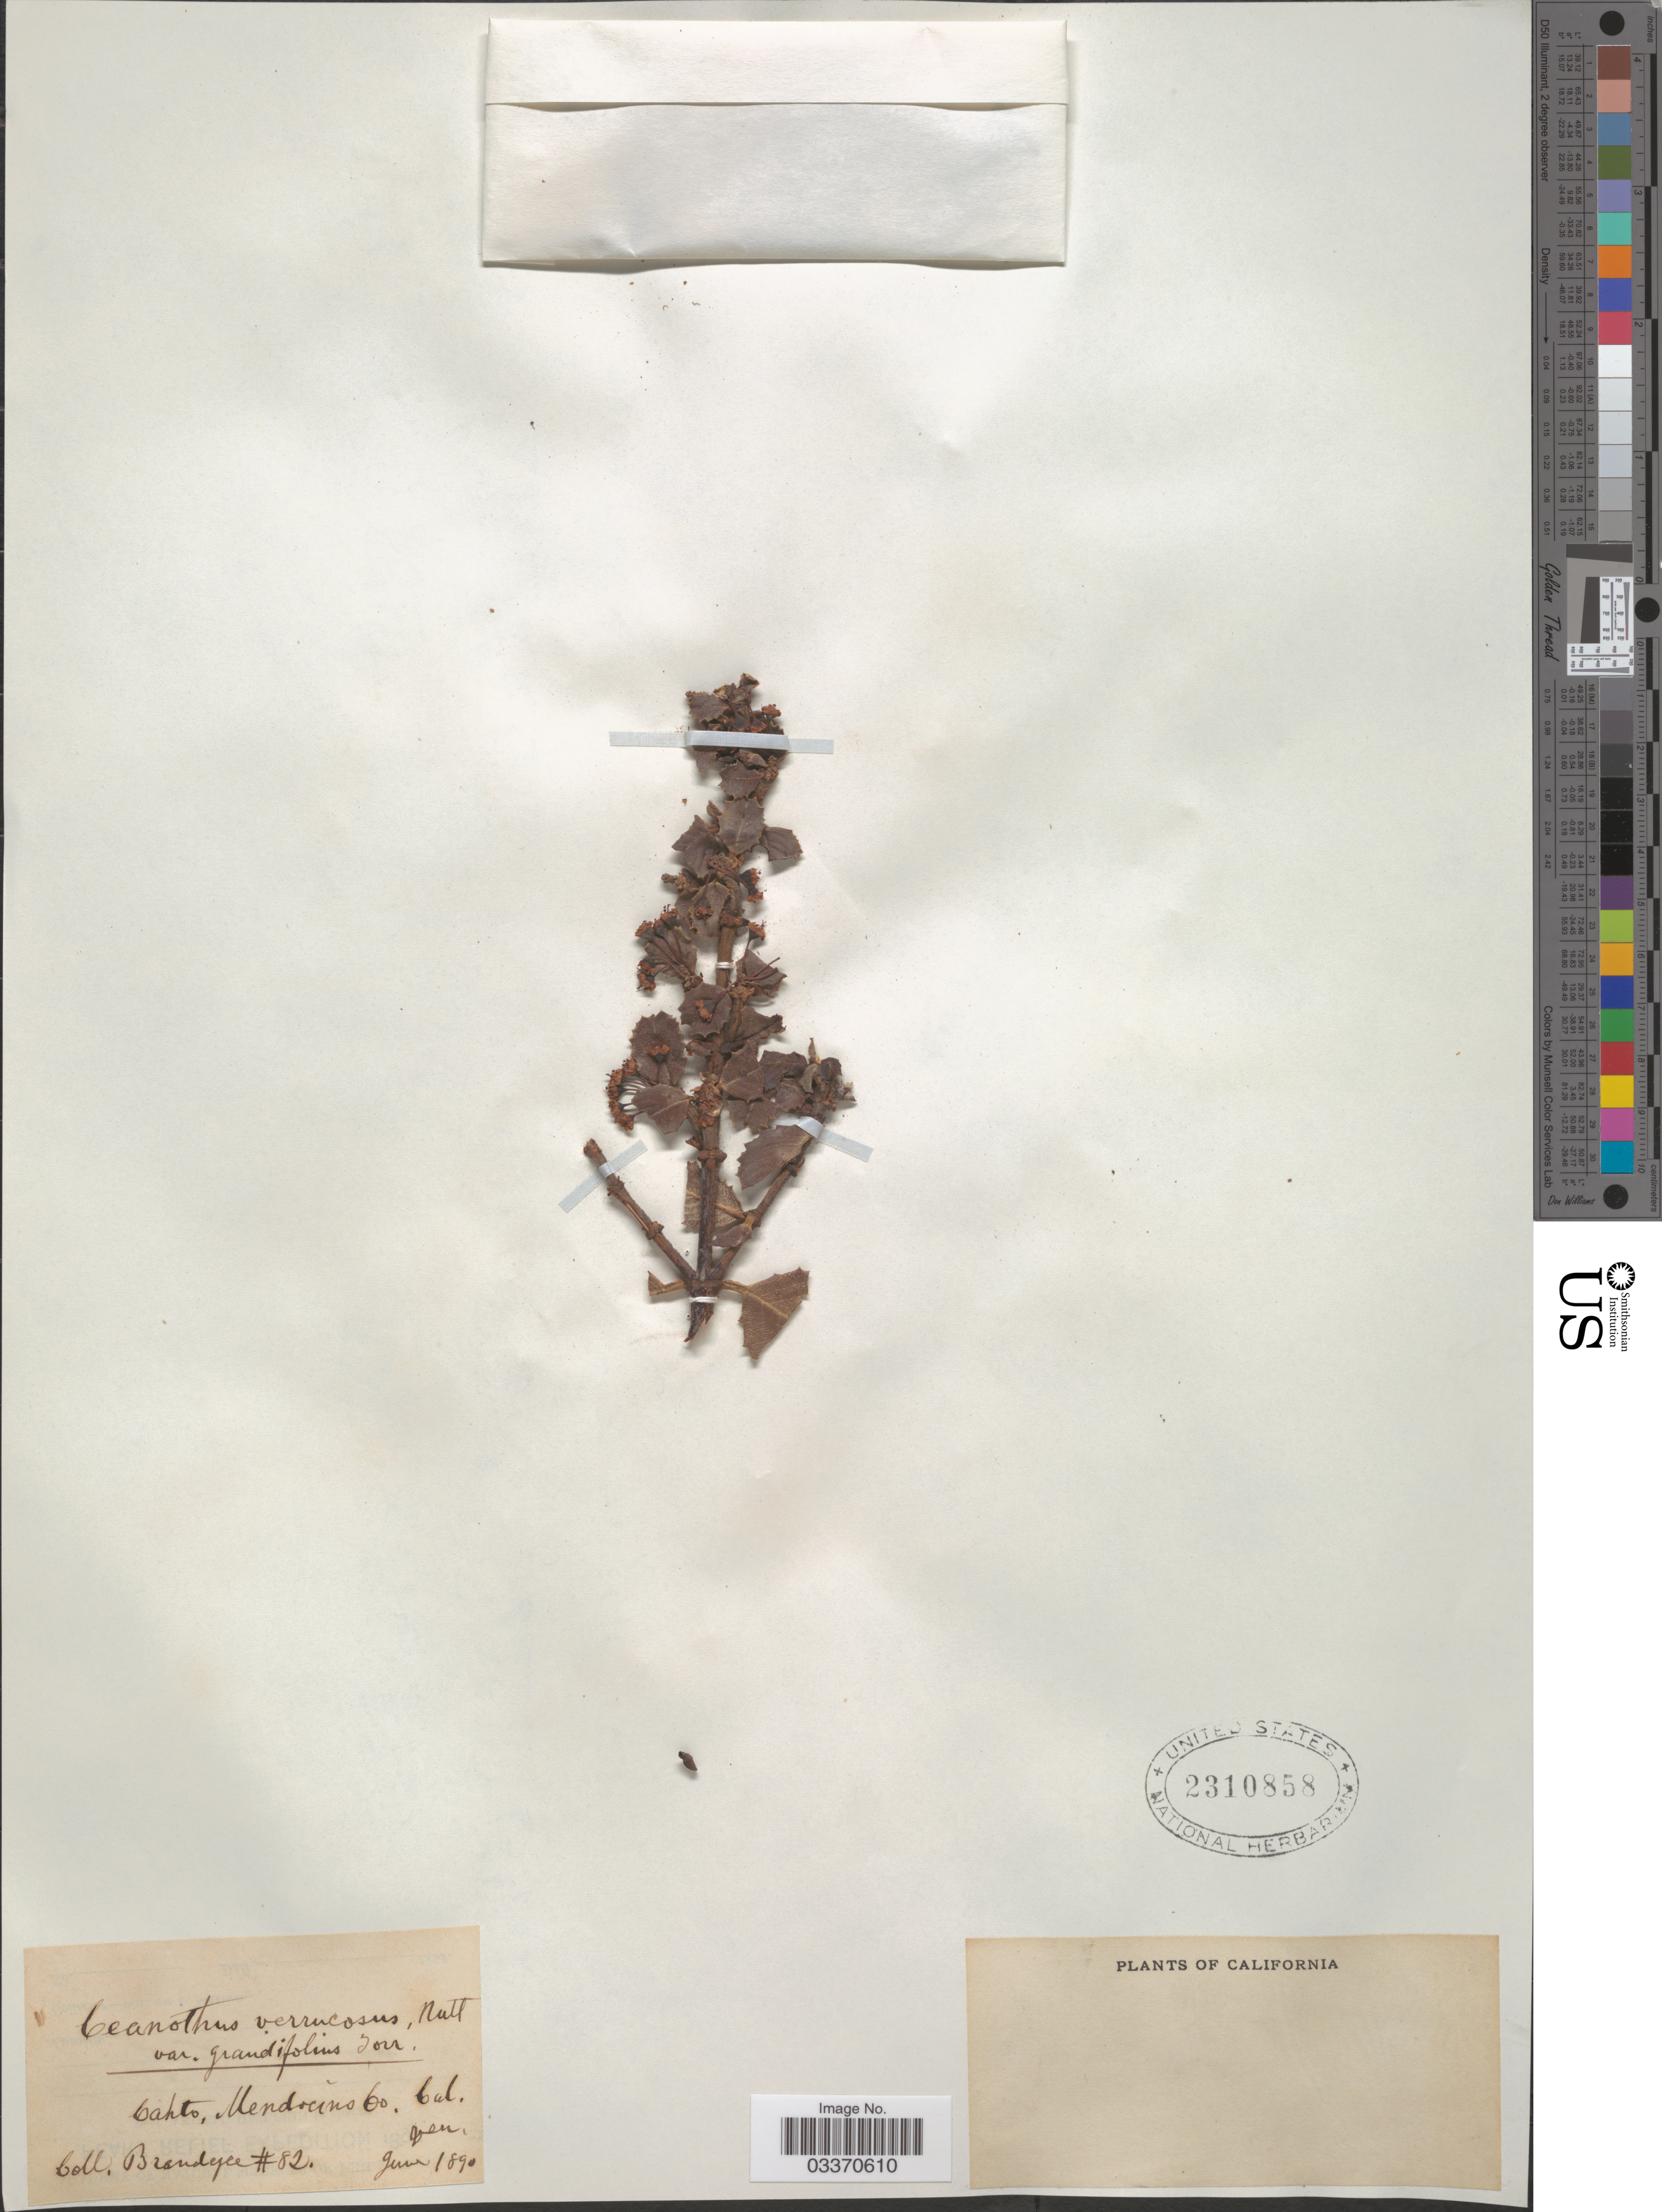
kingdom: Plantae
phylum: Tracheophyta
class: Magnoliopsida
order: Rosales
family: Rhamnaceae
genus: Ceanothus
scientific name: Ceanothus verrucosus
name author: Nutt.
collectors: -- Brandegee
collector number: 82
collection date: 1890-06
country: United States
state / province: California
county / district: Mendocino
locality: Cahto, Mendocino Co.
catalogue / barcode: US 2310858